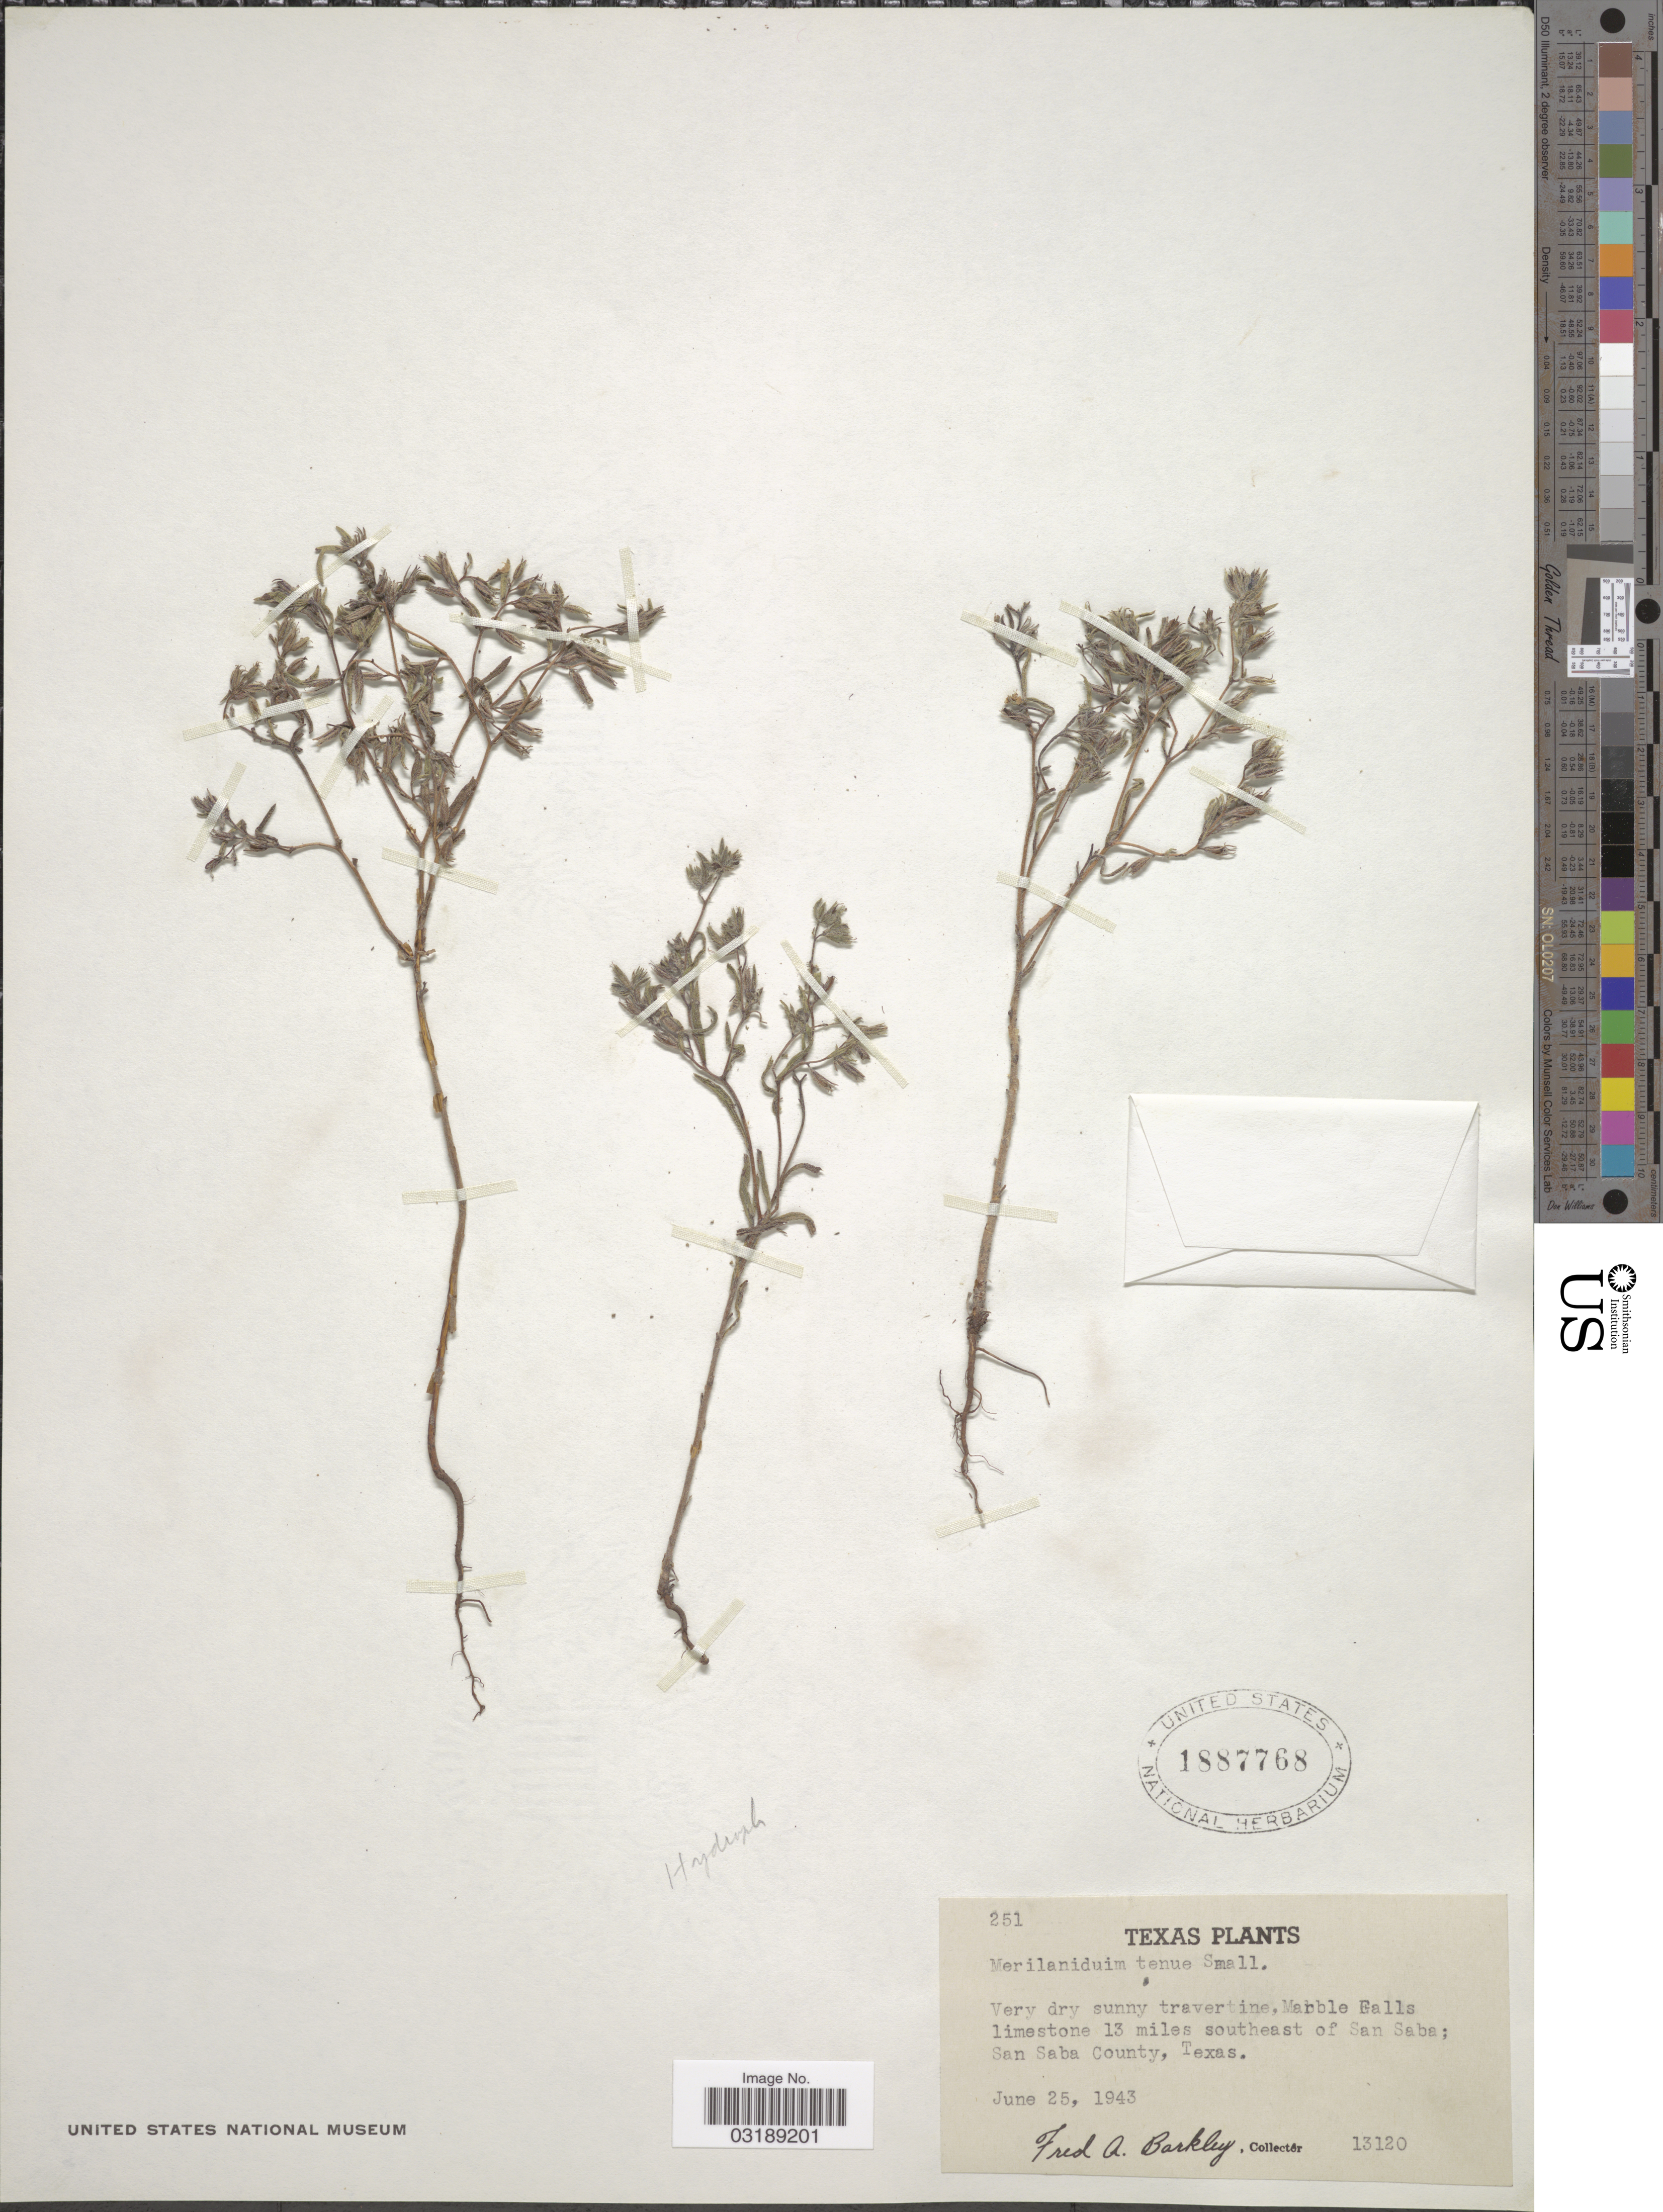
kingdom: Plantae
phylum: Tracheophyta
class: Magnoliopsida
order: Boraginales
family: Namaceae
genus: Marilaunidium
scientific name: Marilaunidium tenue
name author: Small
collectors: F. A. Barkley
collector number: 251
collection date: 1943-06-25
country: United States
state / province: Texas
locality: Very dry sunny travertine, Marble Falls, limestone 13 miles southeast of San Saba; San Saba County, Texas.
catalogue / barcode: US 1887768